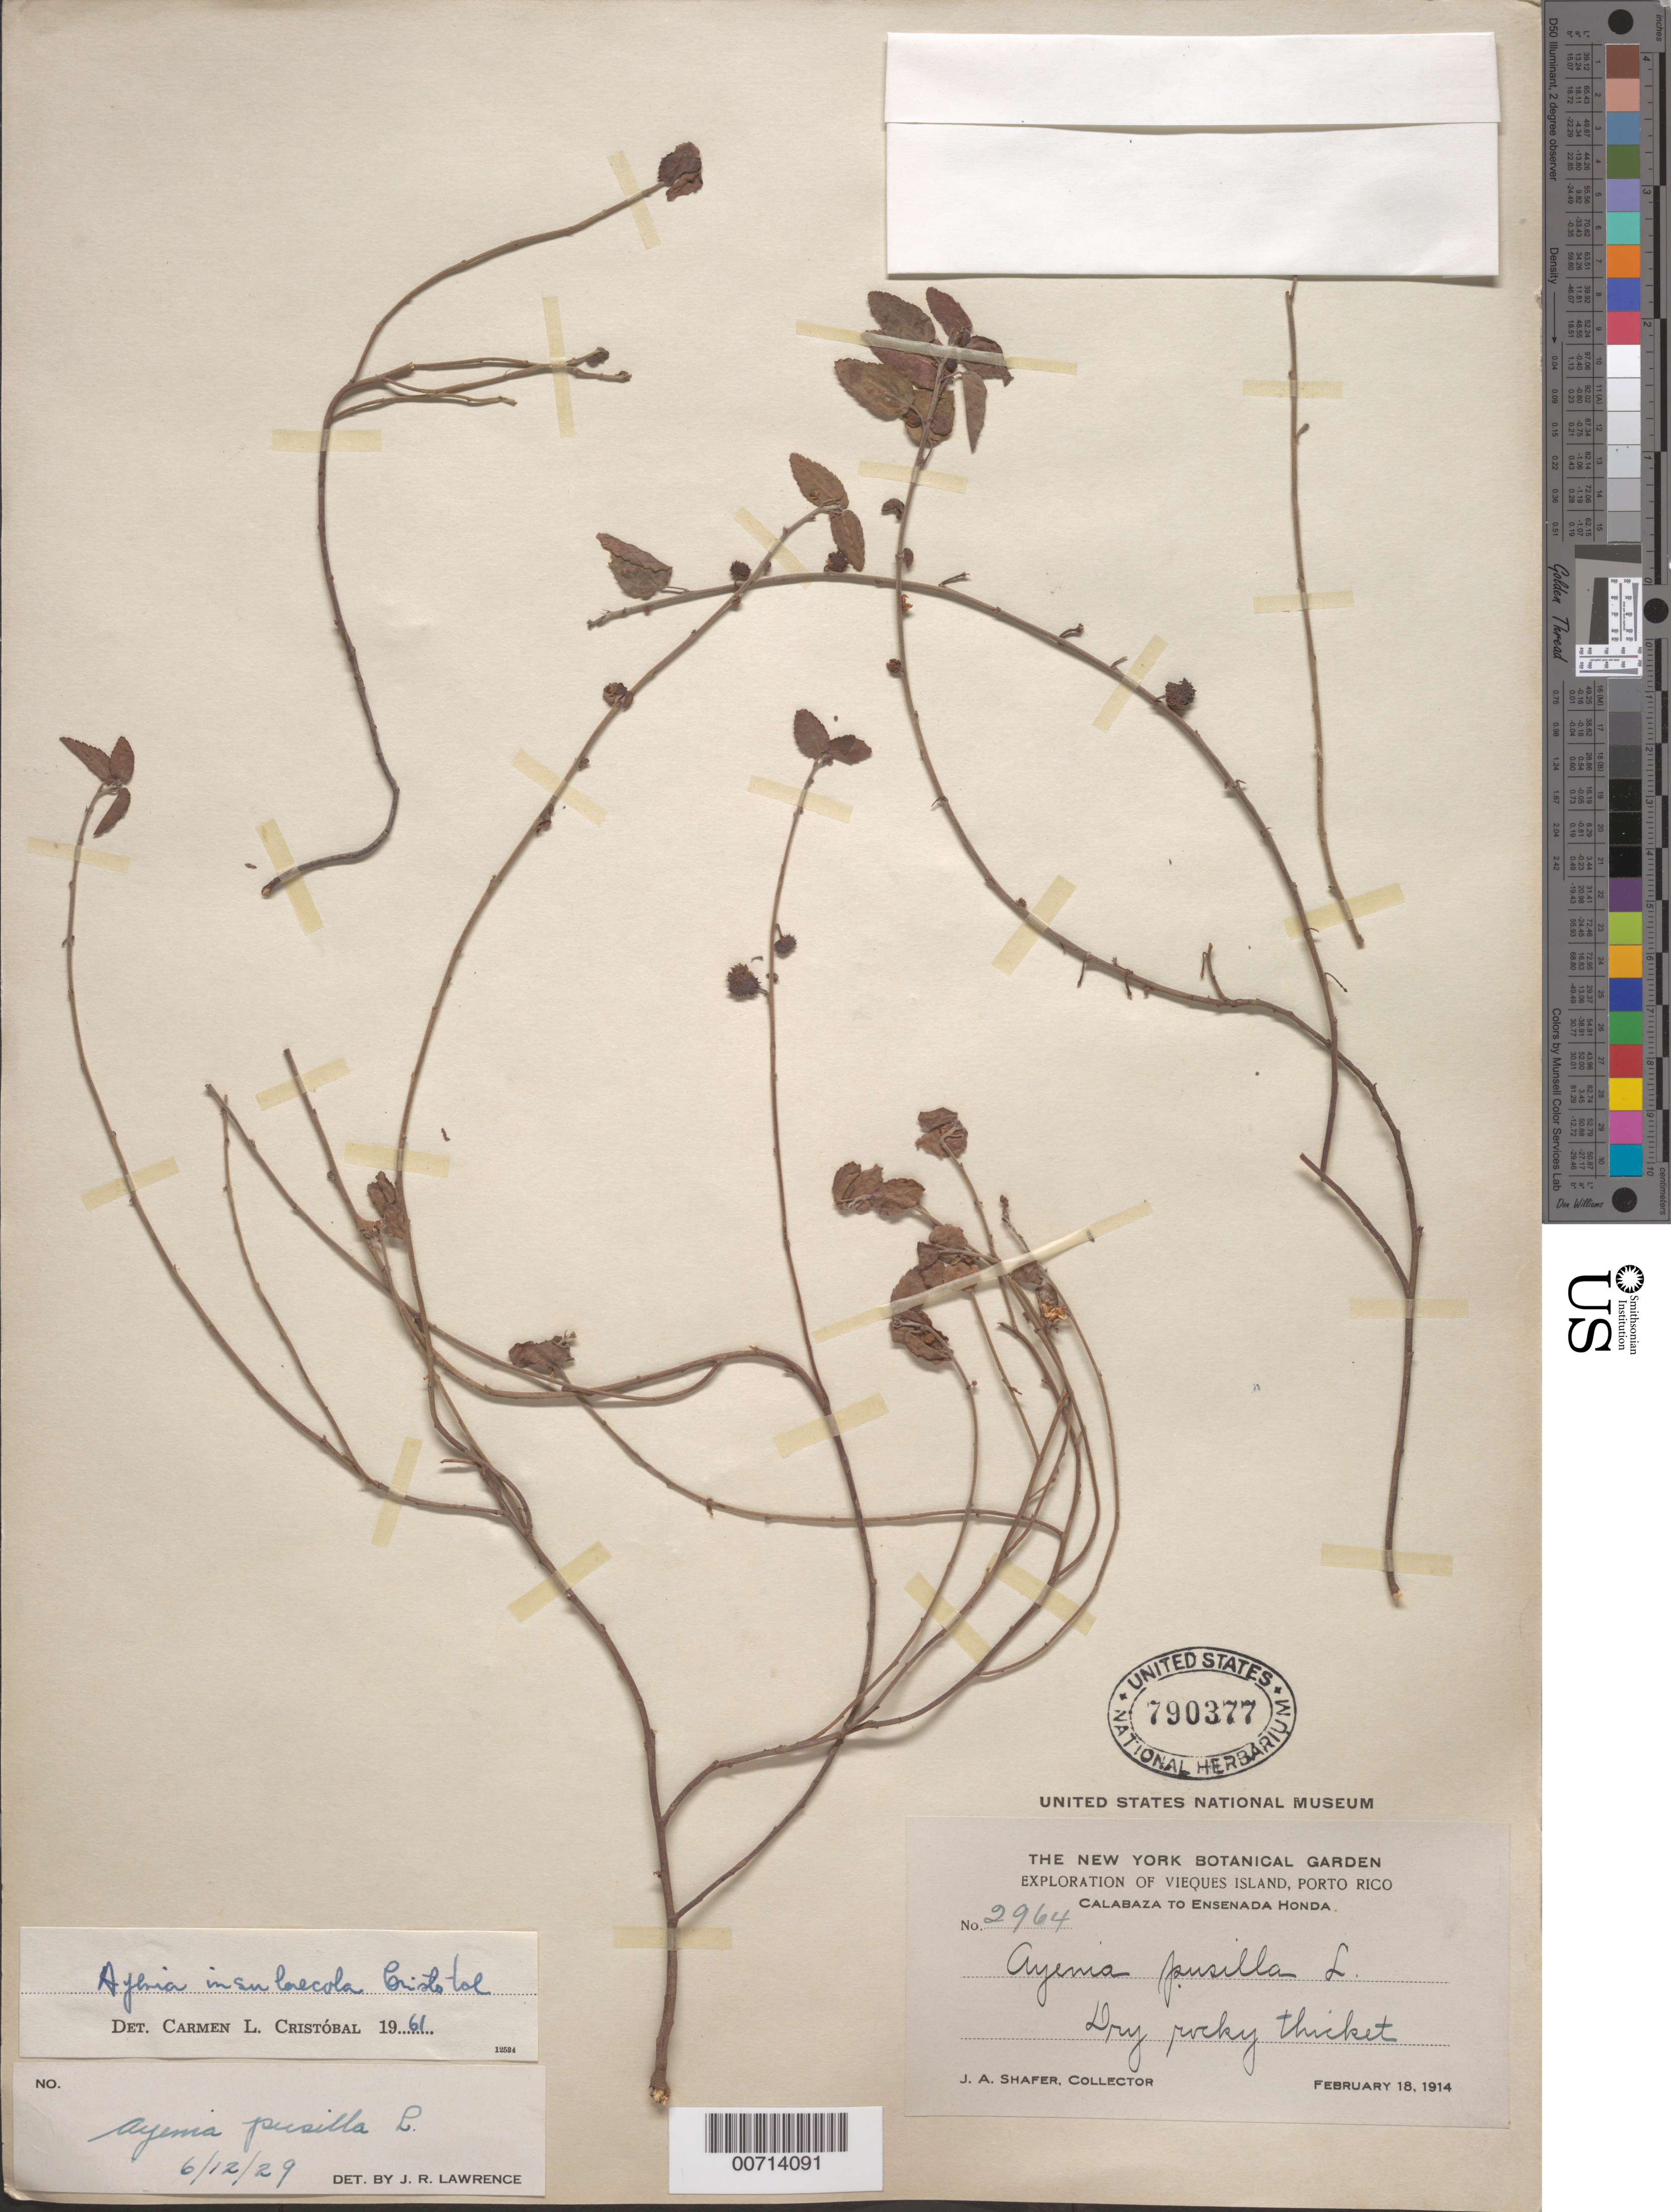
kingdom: Plantae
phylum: Tracheophyta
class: Magnoliopsida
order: Malvales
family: Malvaceae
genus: Ayenia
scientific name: Ayenia insulicola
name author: Cristóbal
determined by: Cristóbal, C.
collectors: J. A. Shafer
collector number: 2964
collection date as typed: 18 Feb 1914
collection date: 1914-02-18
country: Puerto Rico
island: Vieques I.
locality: Calabaza to Ensenada Honda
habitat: Dry rocky thicket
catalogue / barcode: US 790377